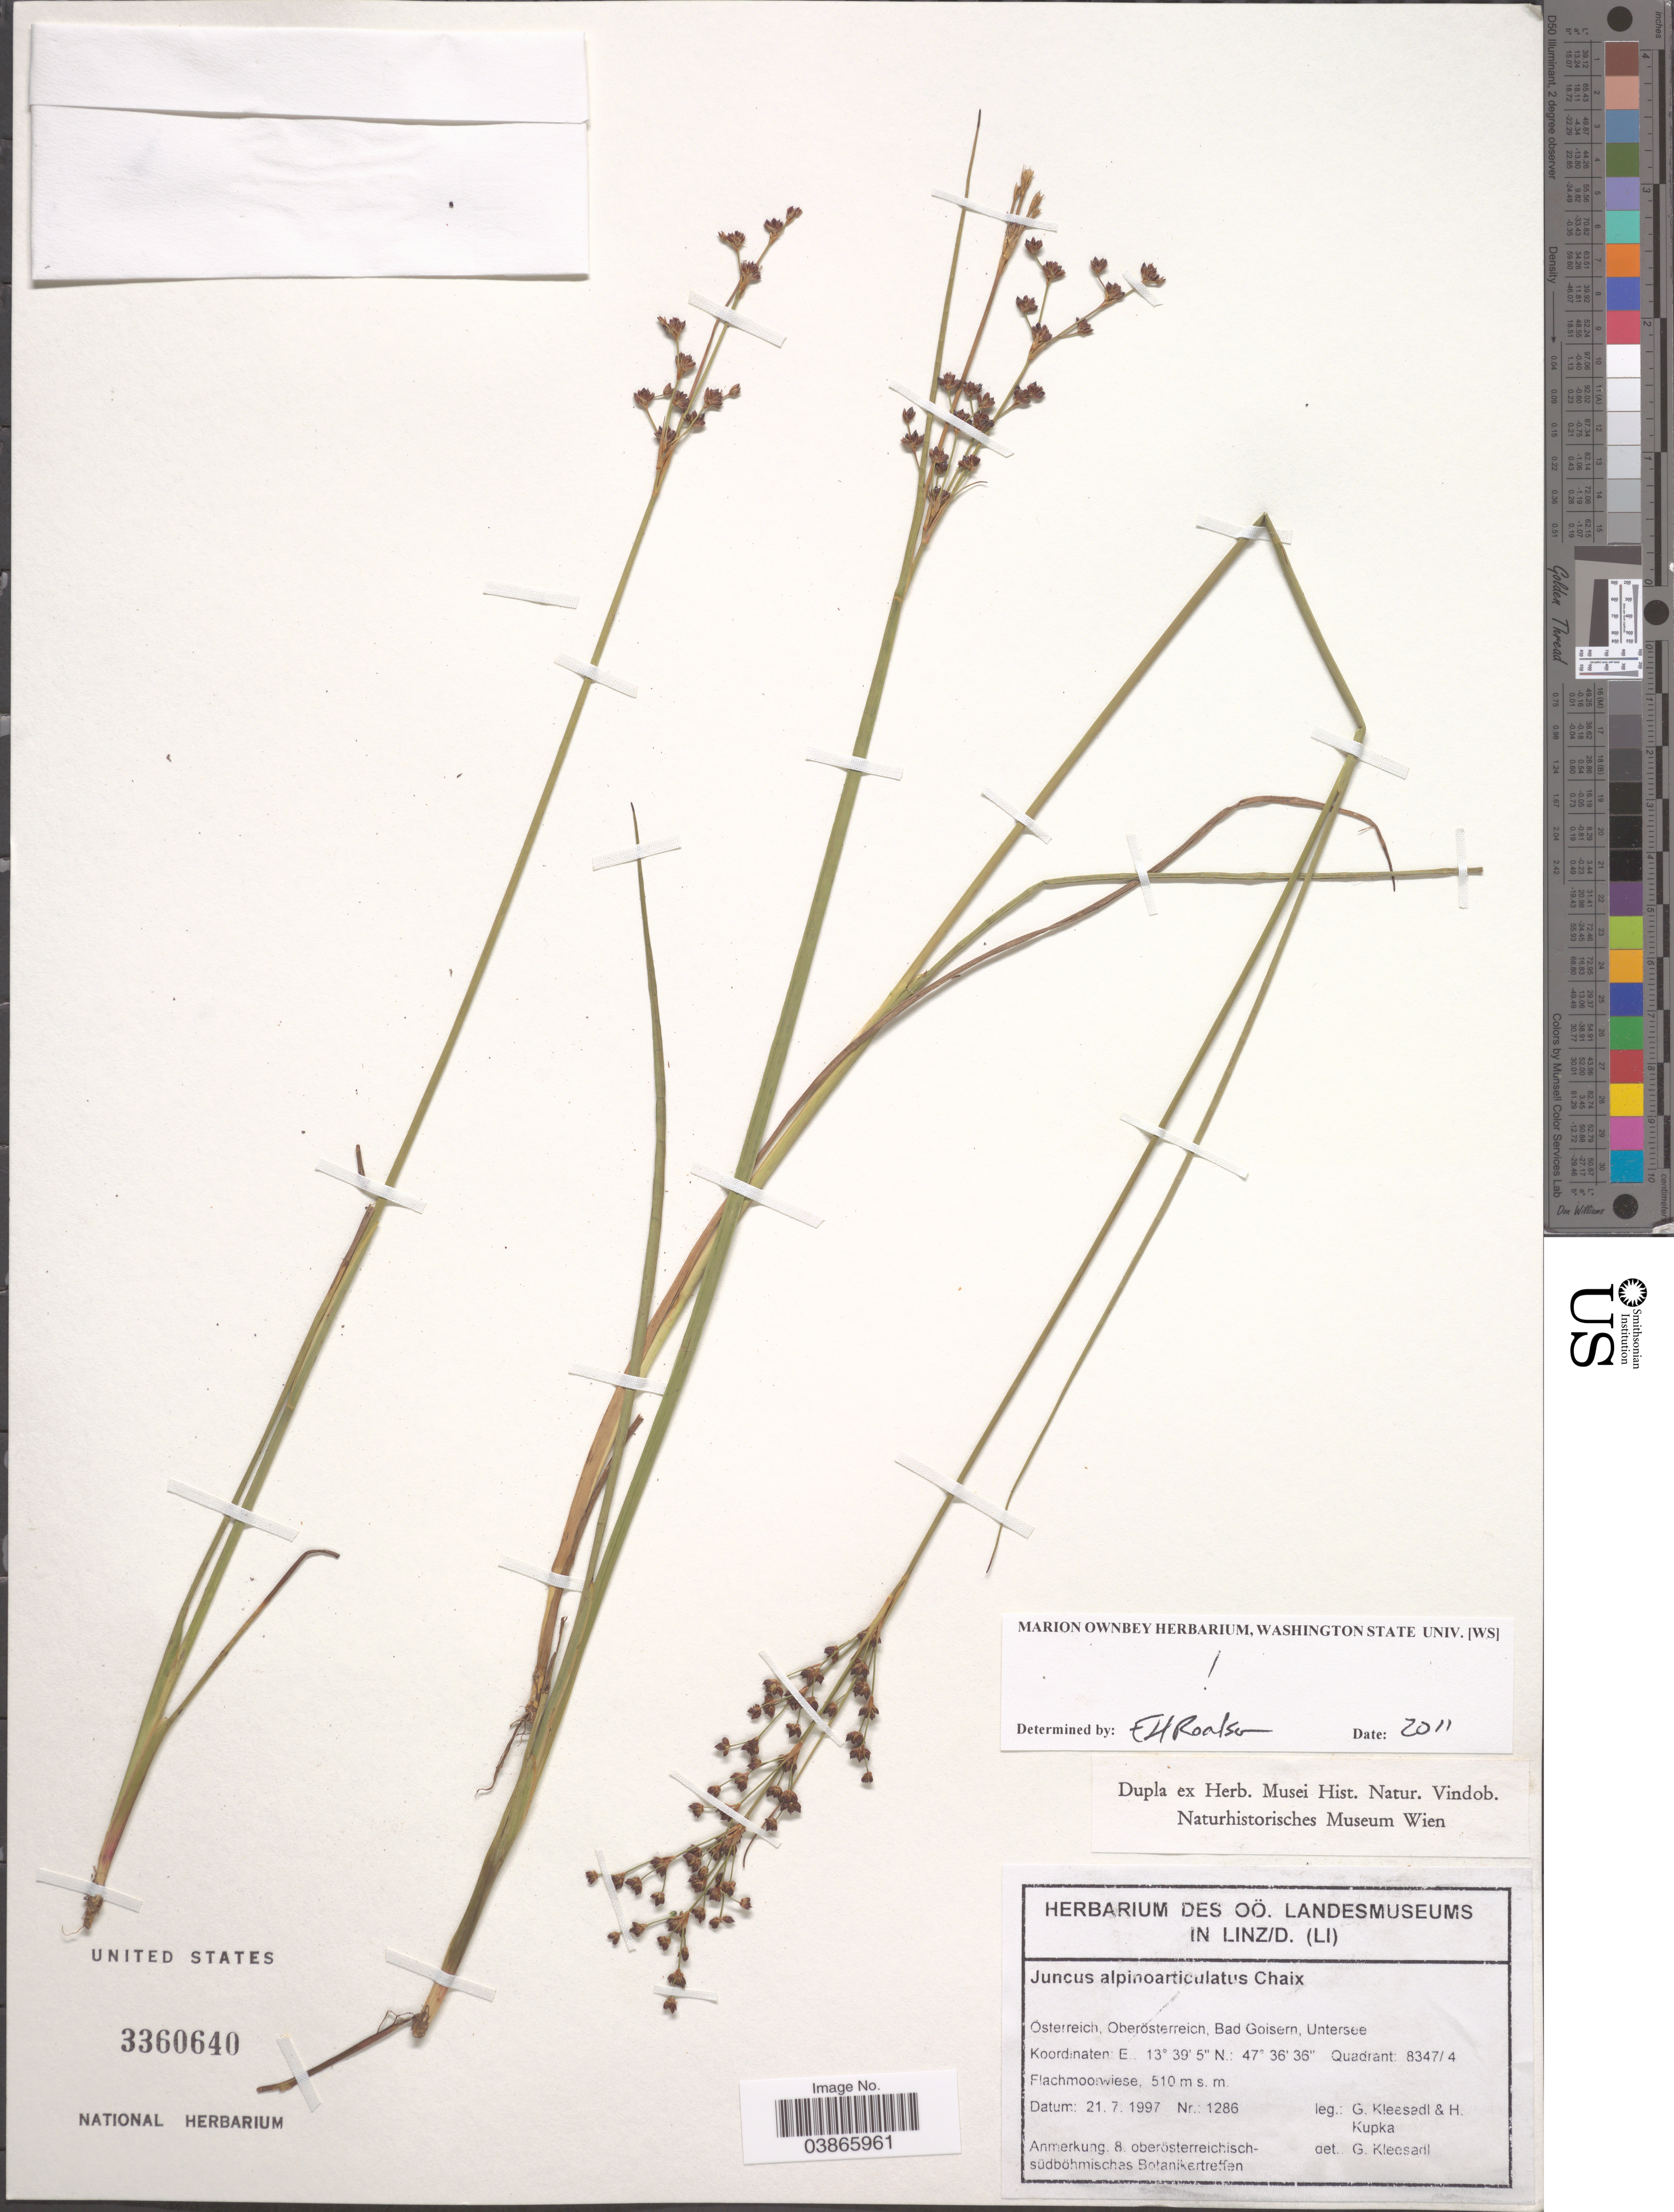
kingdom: Plantae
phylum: Tracheophyta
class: Liliopsida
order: Poales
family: Juncaceae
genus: Juncus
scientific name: Juncus alpinoarticulatus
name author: Vill.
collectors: G. Kleesadl & H. Kupka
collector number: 1286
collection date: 1997-07-21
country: Austria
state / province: Oberosterreich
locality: Osterreich, Bad Goisern, Untersee.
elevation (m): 510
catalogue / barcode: US 3360640